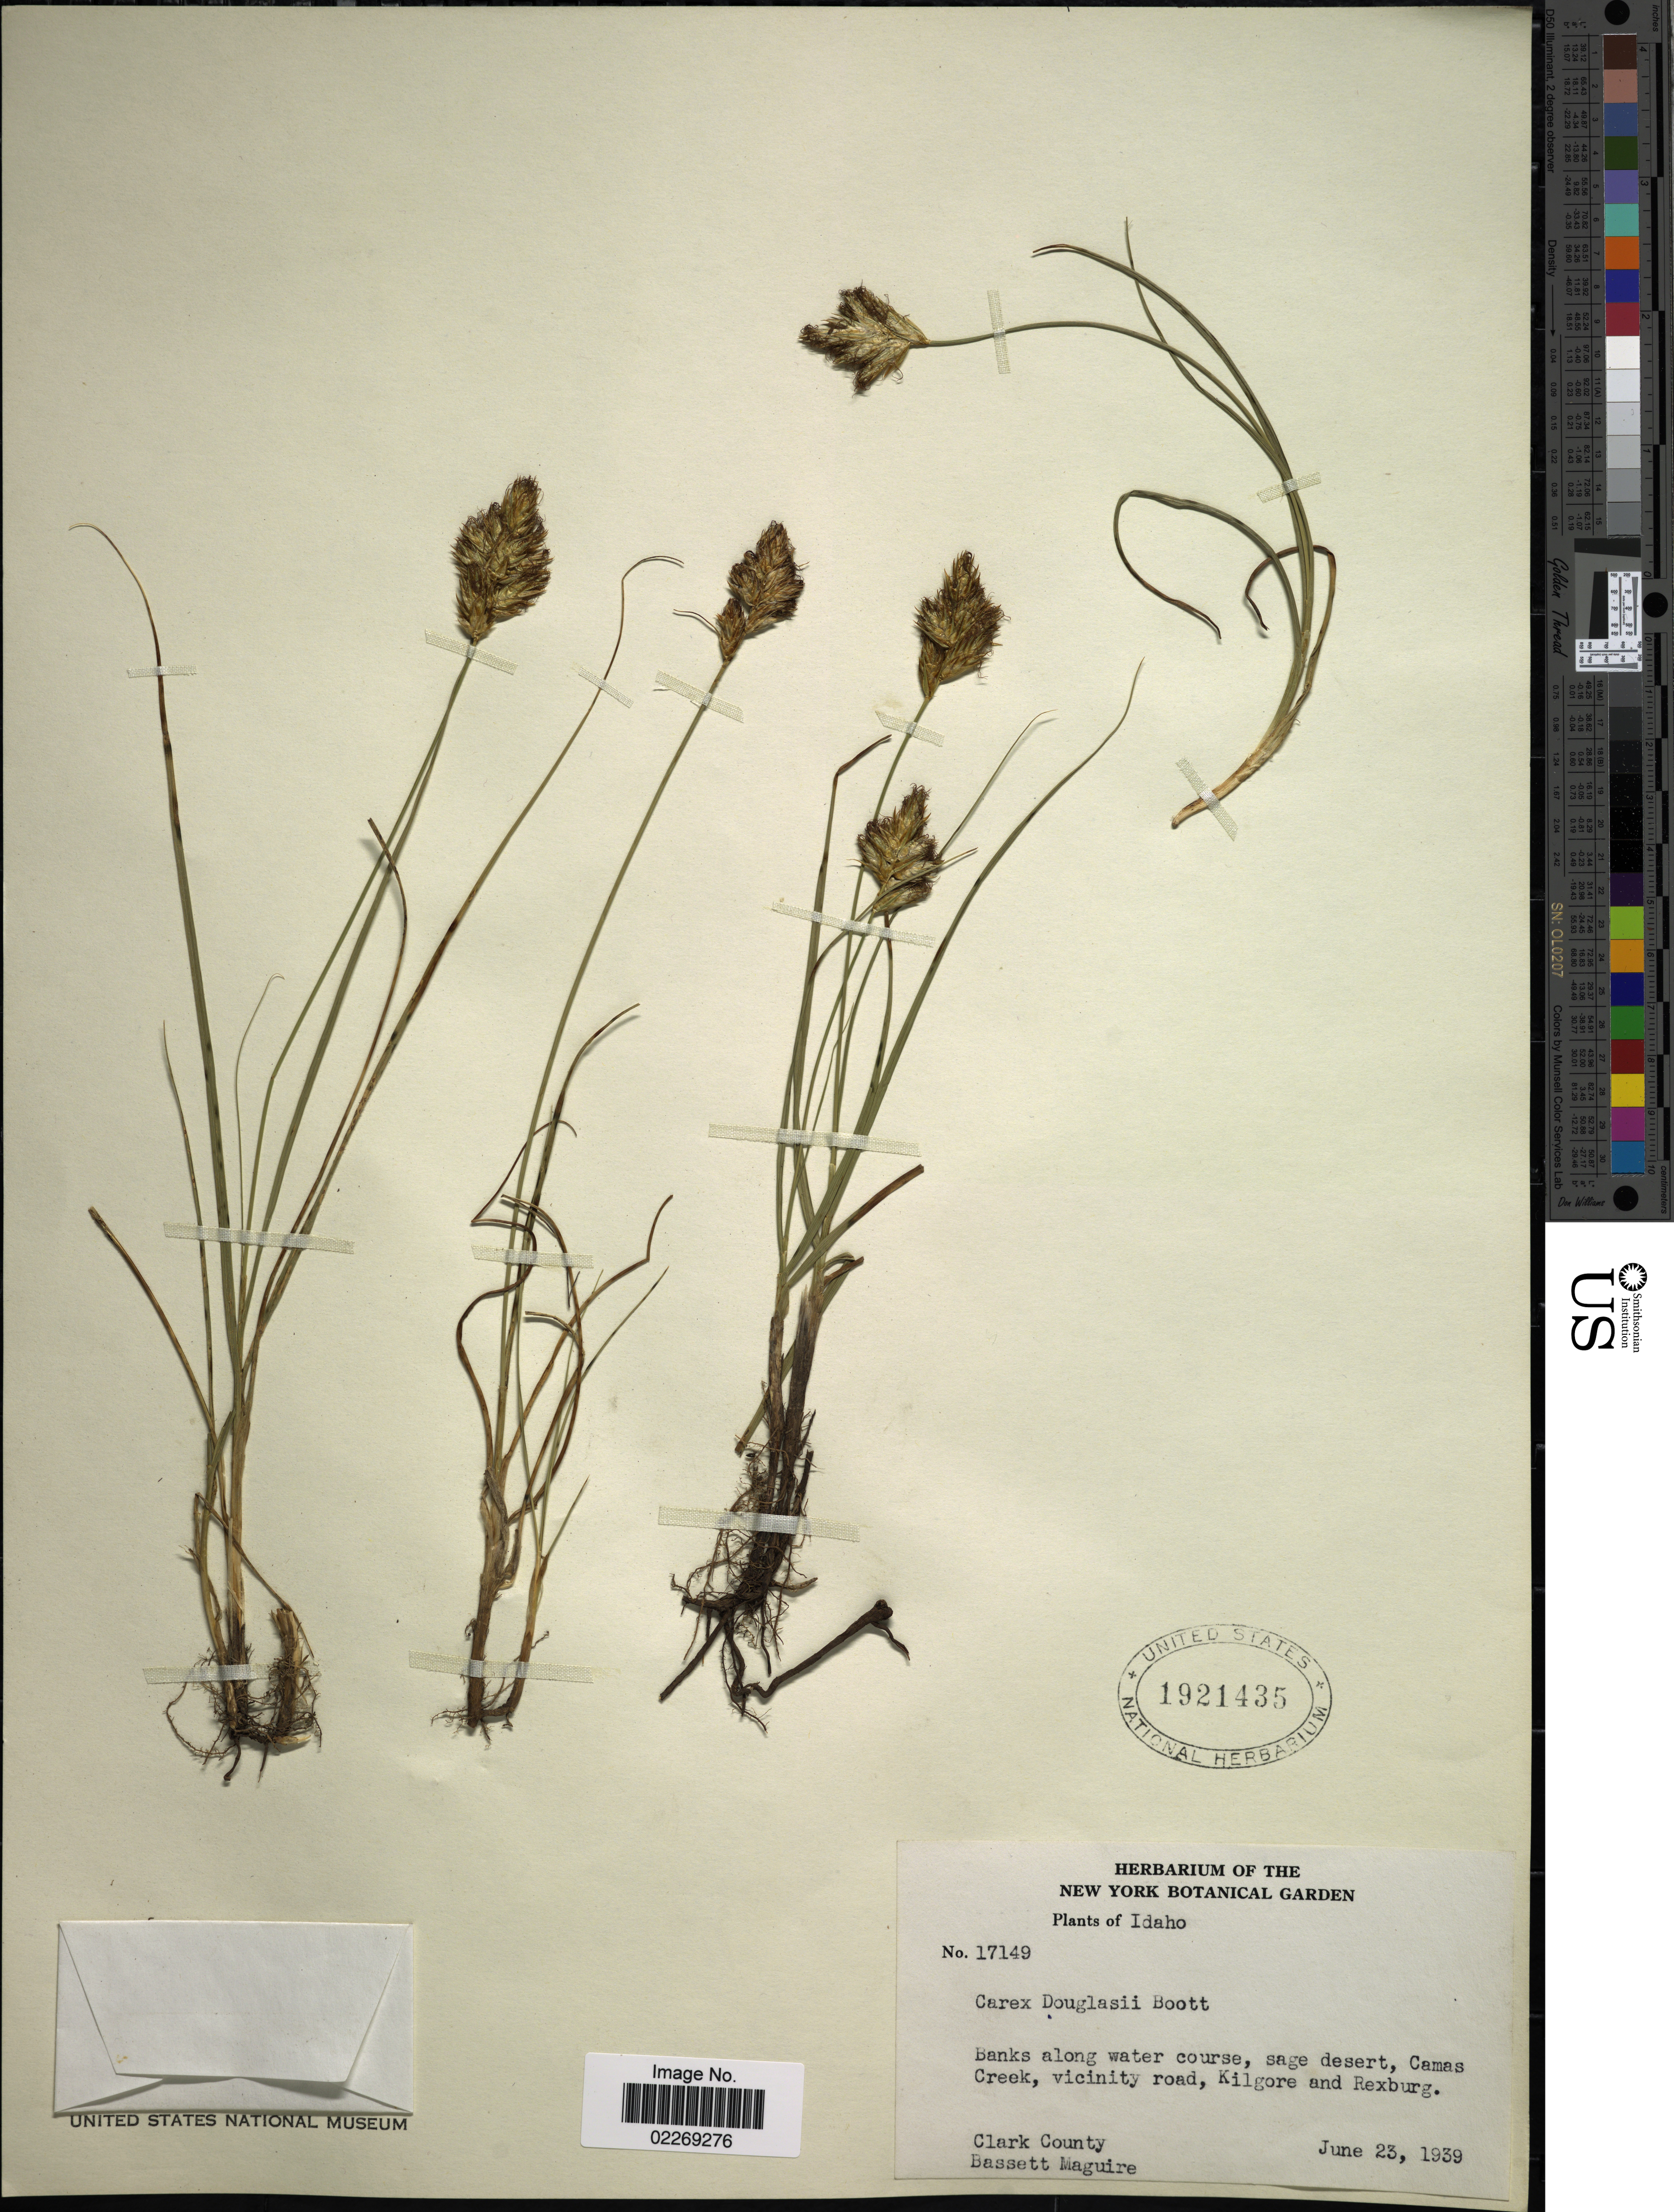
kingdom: Plantae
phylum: Tracheophyta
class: Liliopsida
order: Poales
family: Cyperaceae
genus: Carex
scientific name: Carex douglasii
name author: Boott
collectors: B. Maguire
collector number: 17149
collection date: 1939-06-23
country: United States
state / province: Idaho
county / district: Clark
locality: Banks along water course, sage desert, Camas Creek, vicinity road, Kilgore and Rexburg.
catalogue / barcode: US 1921435